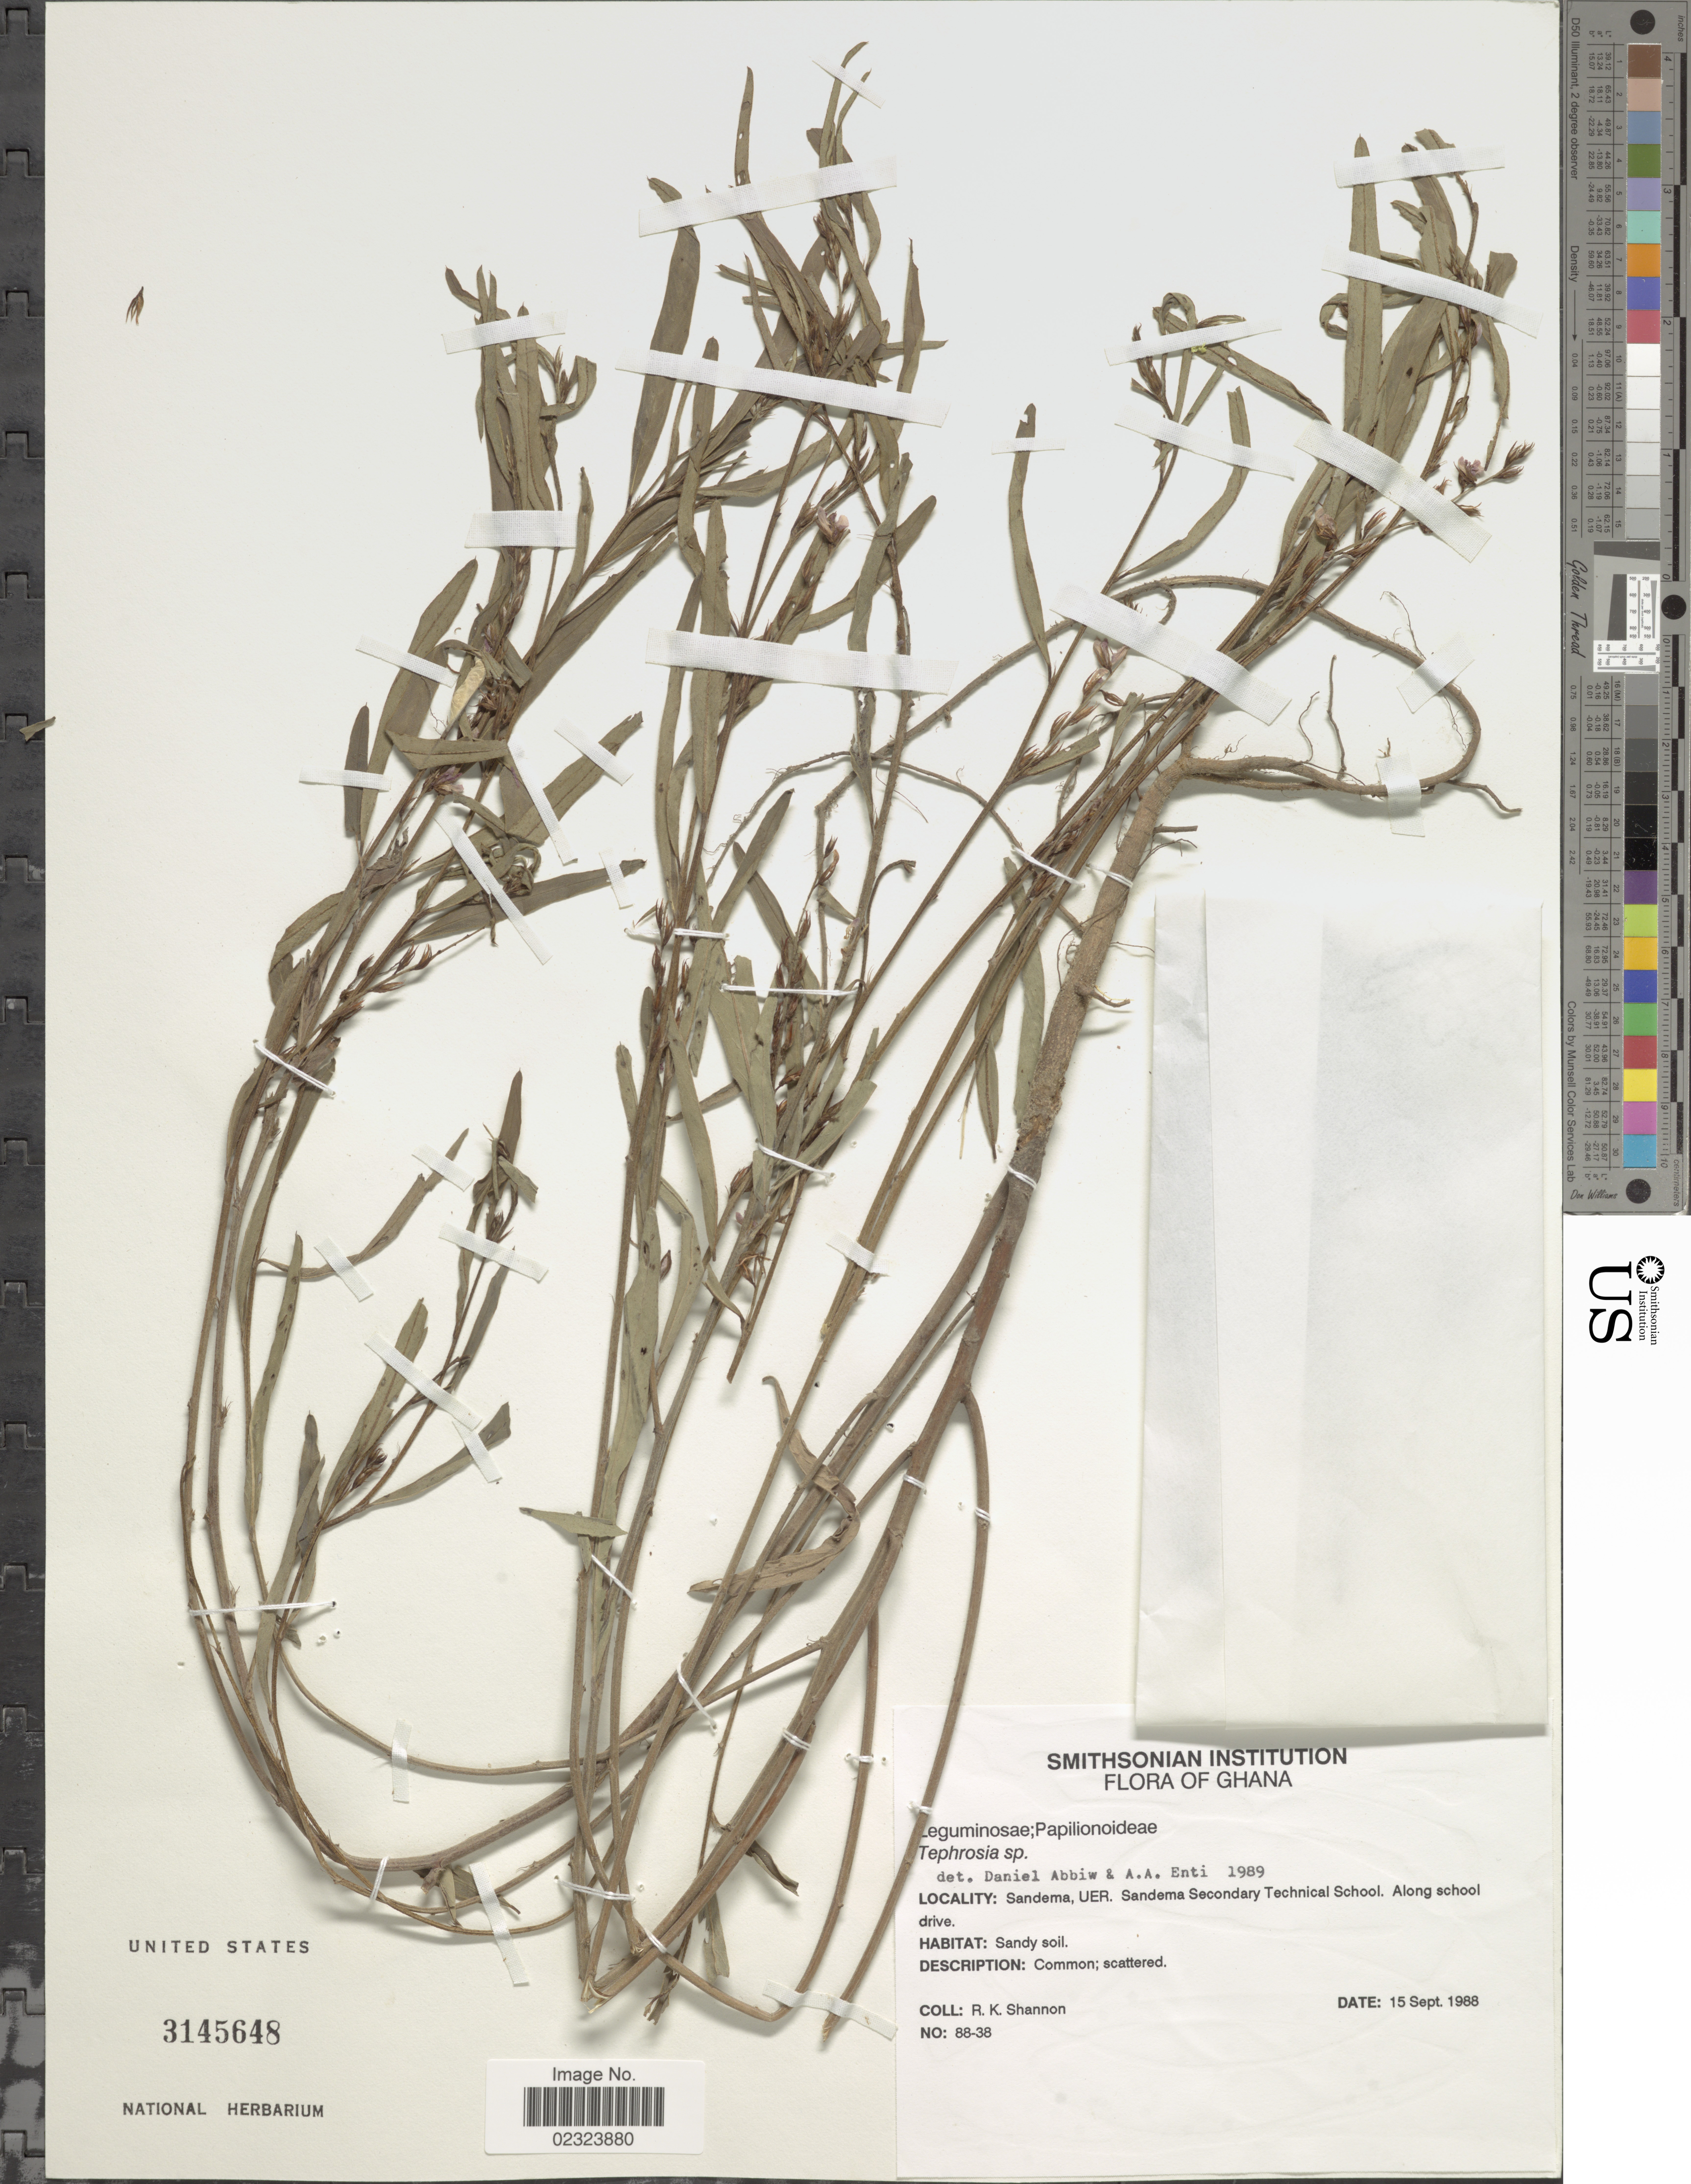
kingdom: Plantae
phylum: Tracheophyta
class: Magnoliopsida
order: Fabales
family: Fabaceae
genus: Tephrosia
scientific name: Tephrosia sp.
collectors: R. Shannon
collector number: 88-38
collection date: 1988-09-15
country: Ghana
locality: Sandema, UER. Sandema Secondary Technical School. Along school drive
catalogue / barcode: US 3145648